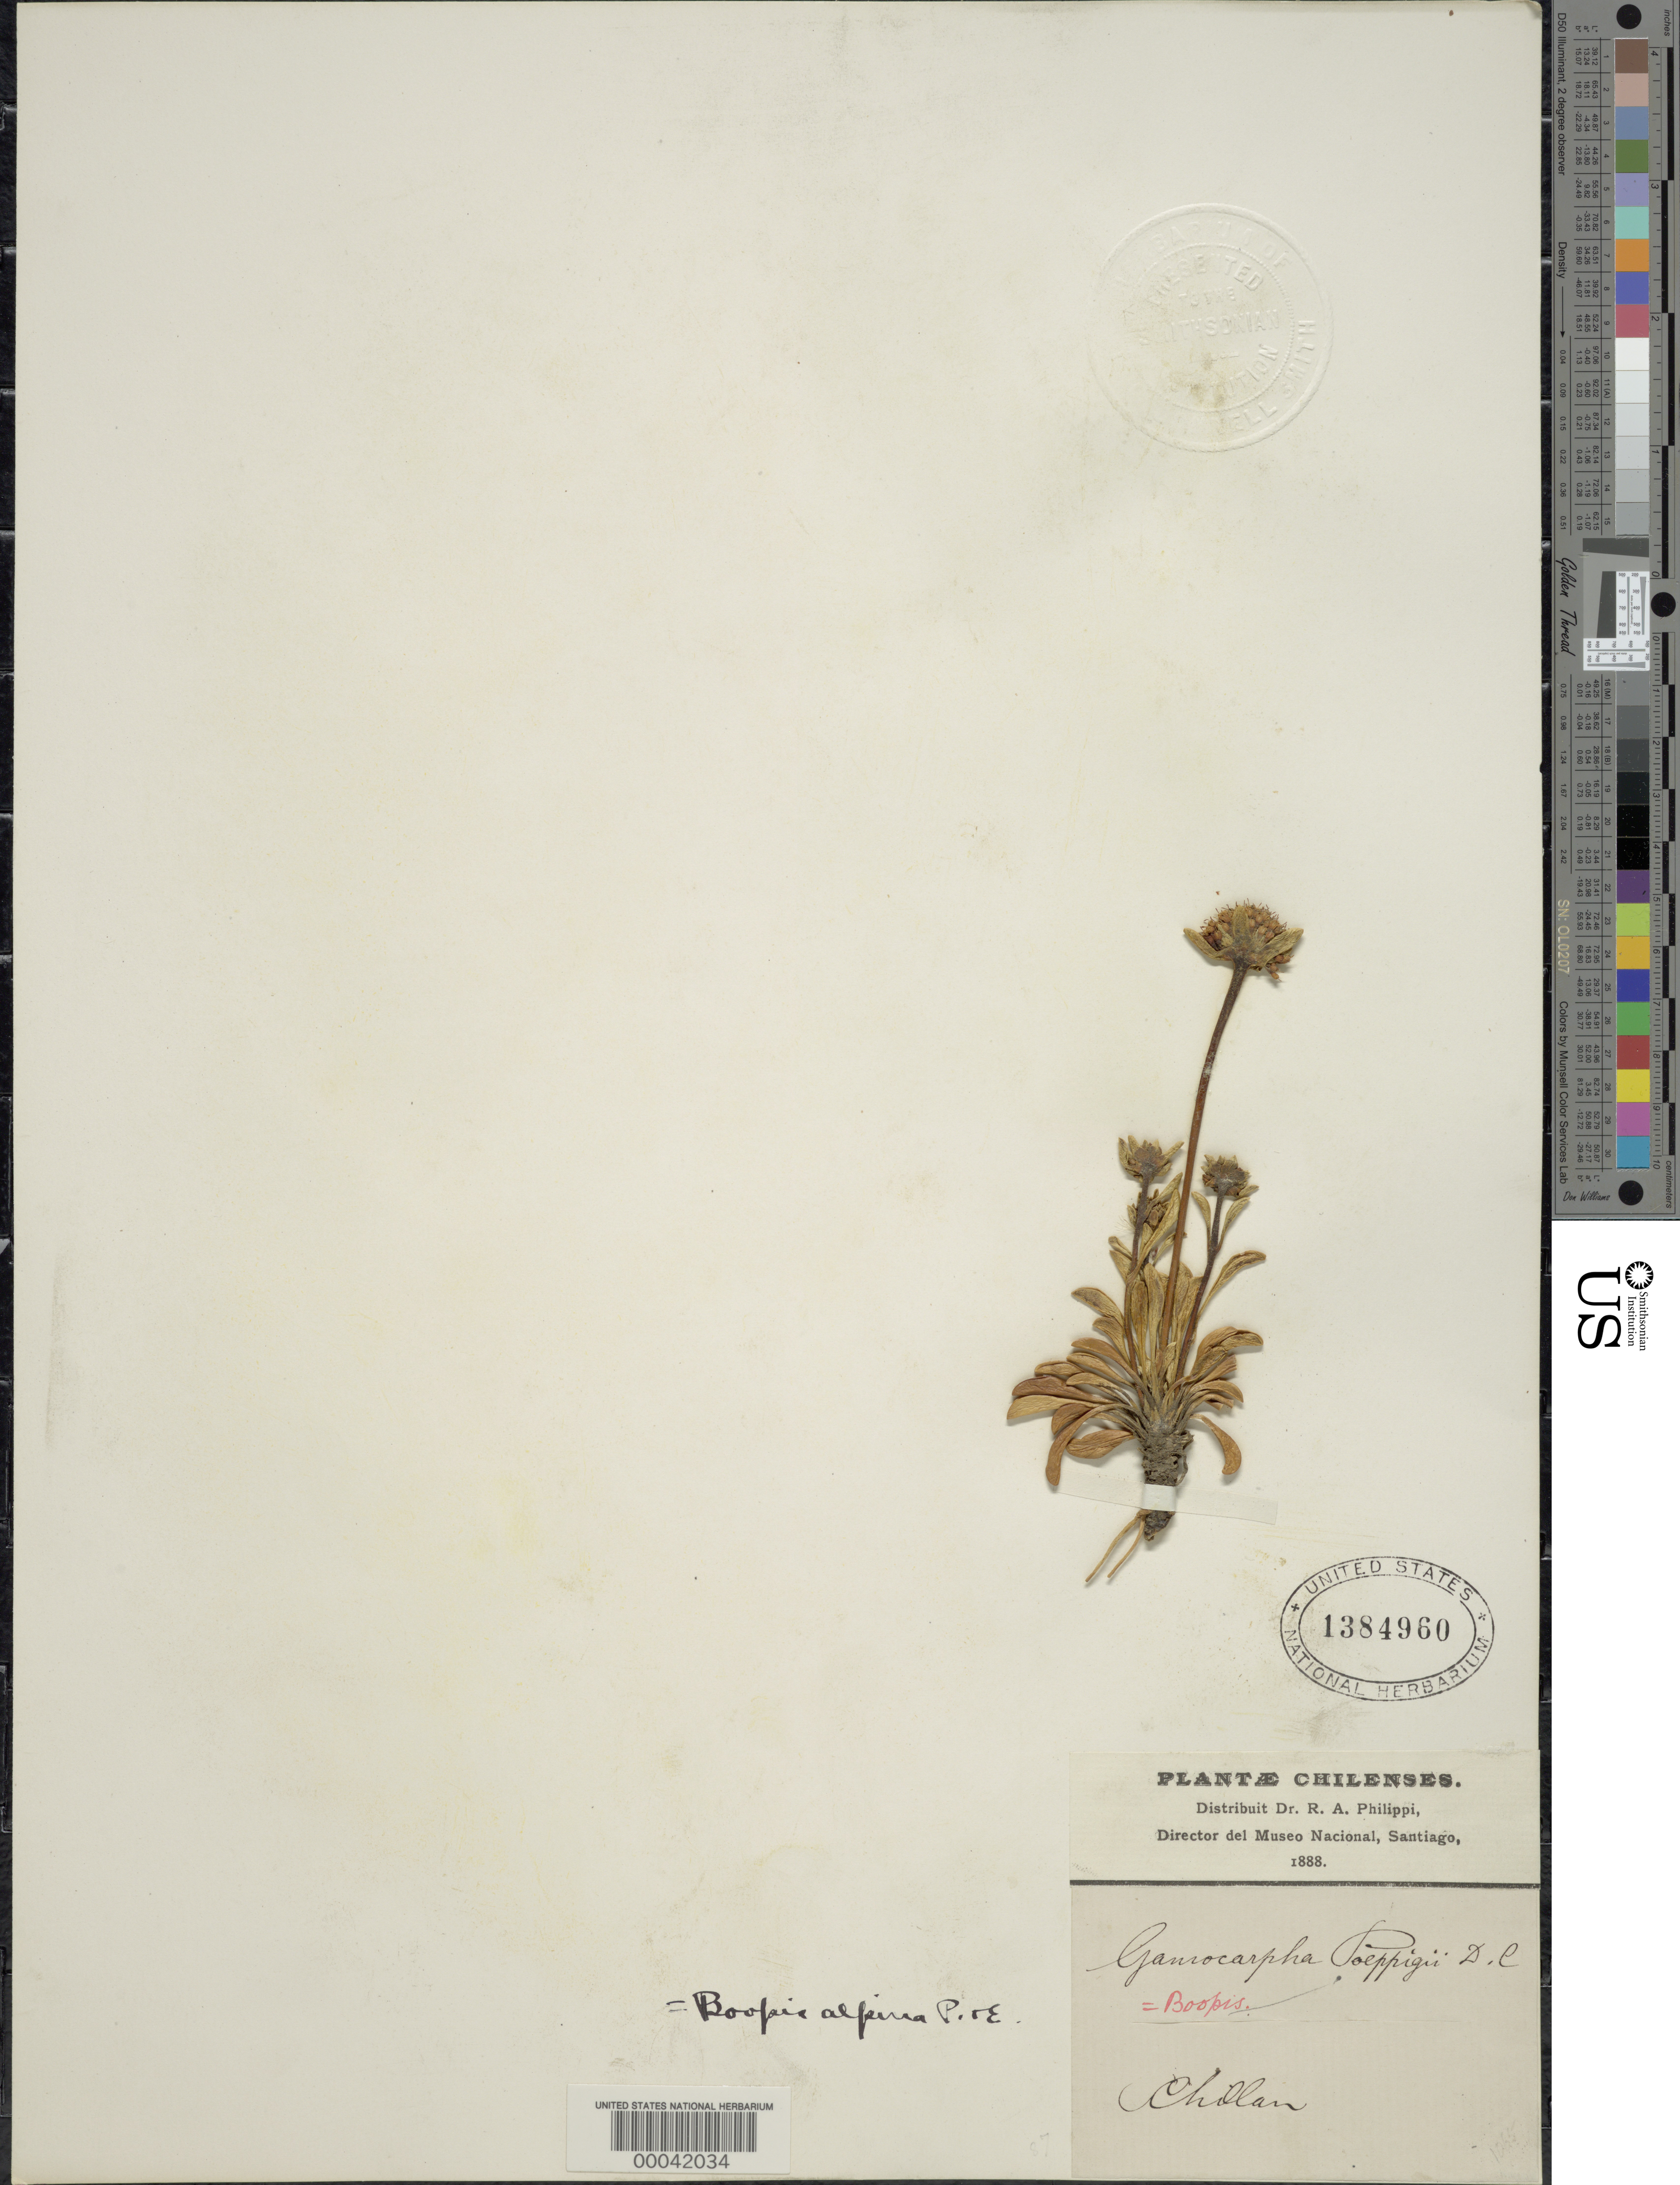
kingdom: Plantae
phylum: Tracheophyta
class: Magnoliopsida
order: Asterales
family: Calyceraceae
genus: Boopis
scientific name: Boopis alpina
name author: Poepp. ex Less.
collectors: R. A. Philippi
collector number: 1065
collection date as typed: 1888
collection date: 1888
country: Chile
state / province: Bio-Bío (VIII)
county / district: Ñuble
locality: Chillan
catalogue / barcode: US 1384960